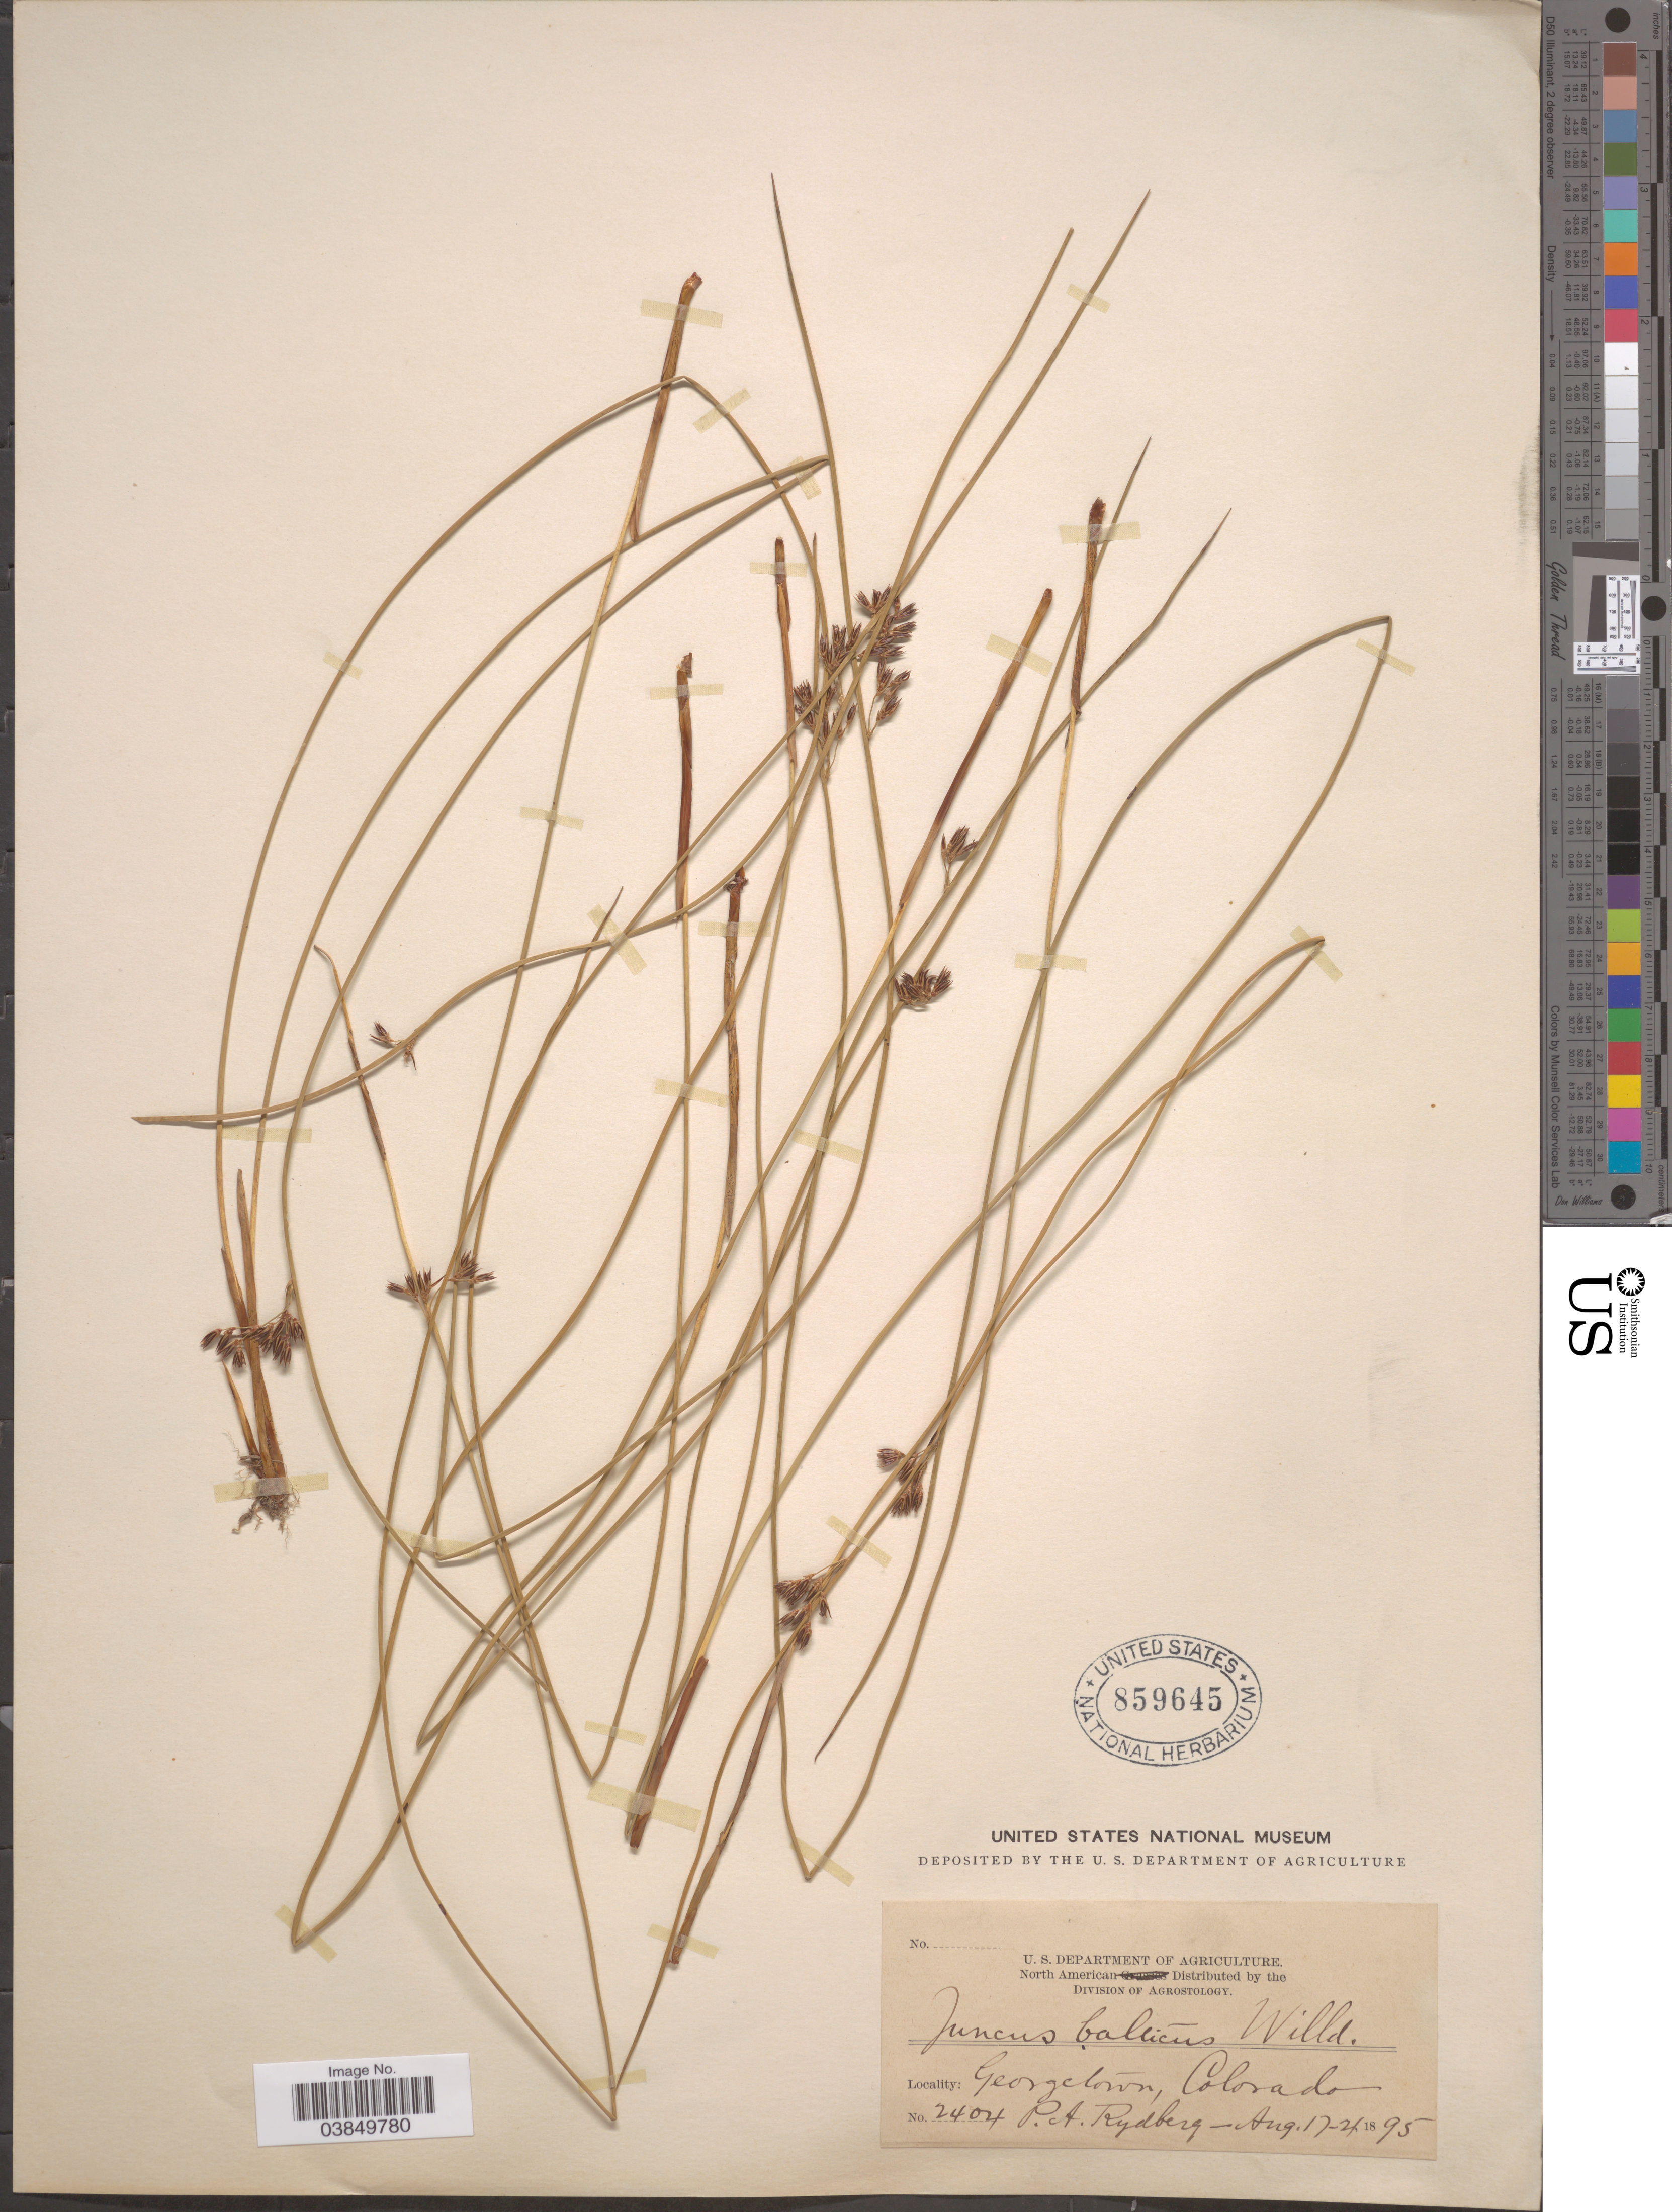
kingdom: Plantae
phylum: Tracheophyta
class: Liliopsida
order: Poales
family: Juncaceae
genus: Juncus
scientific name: Juncus balticus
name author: Willd.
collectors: P. A. Rydberg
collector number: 2404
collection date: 1895-08-17/1895-08-21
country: United States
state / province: Colorado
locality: Georgetown.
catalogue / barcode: US 859645